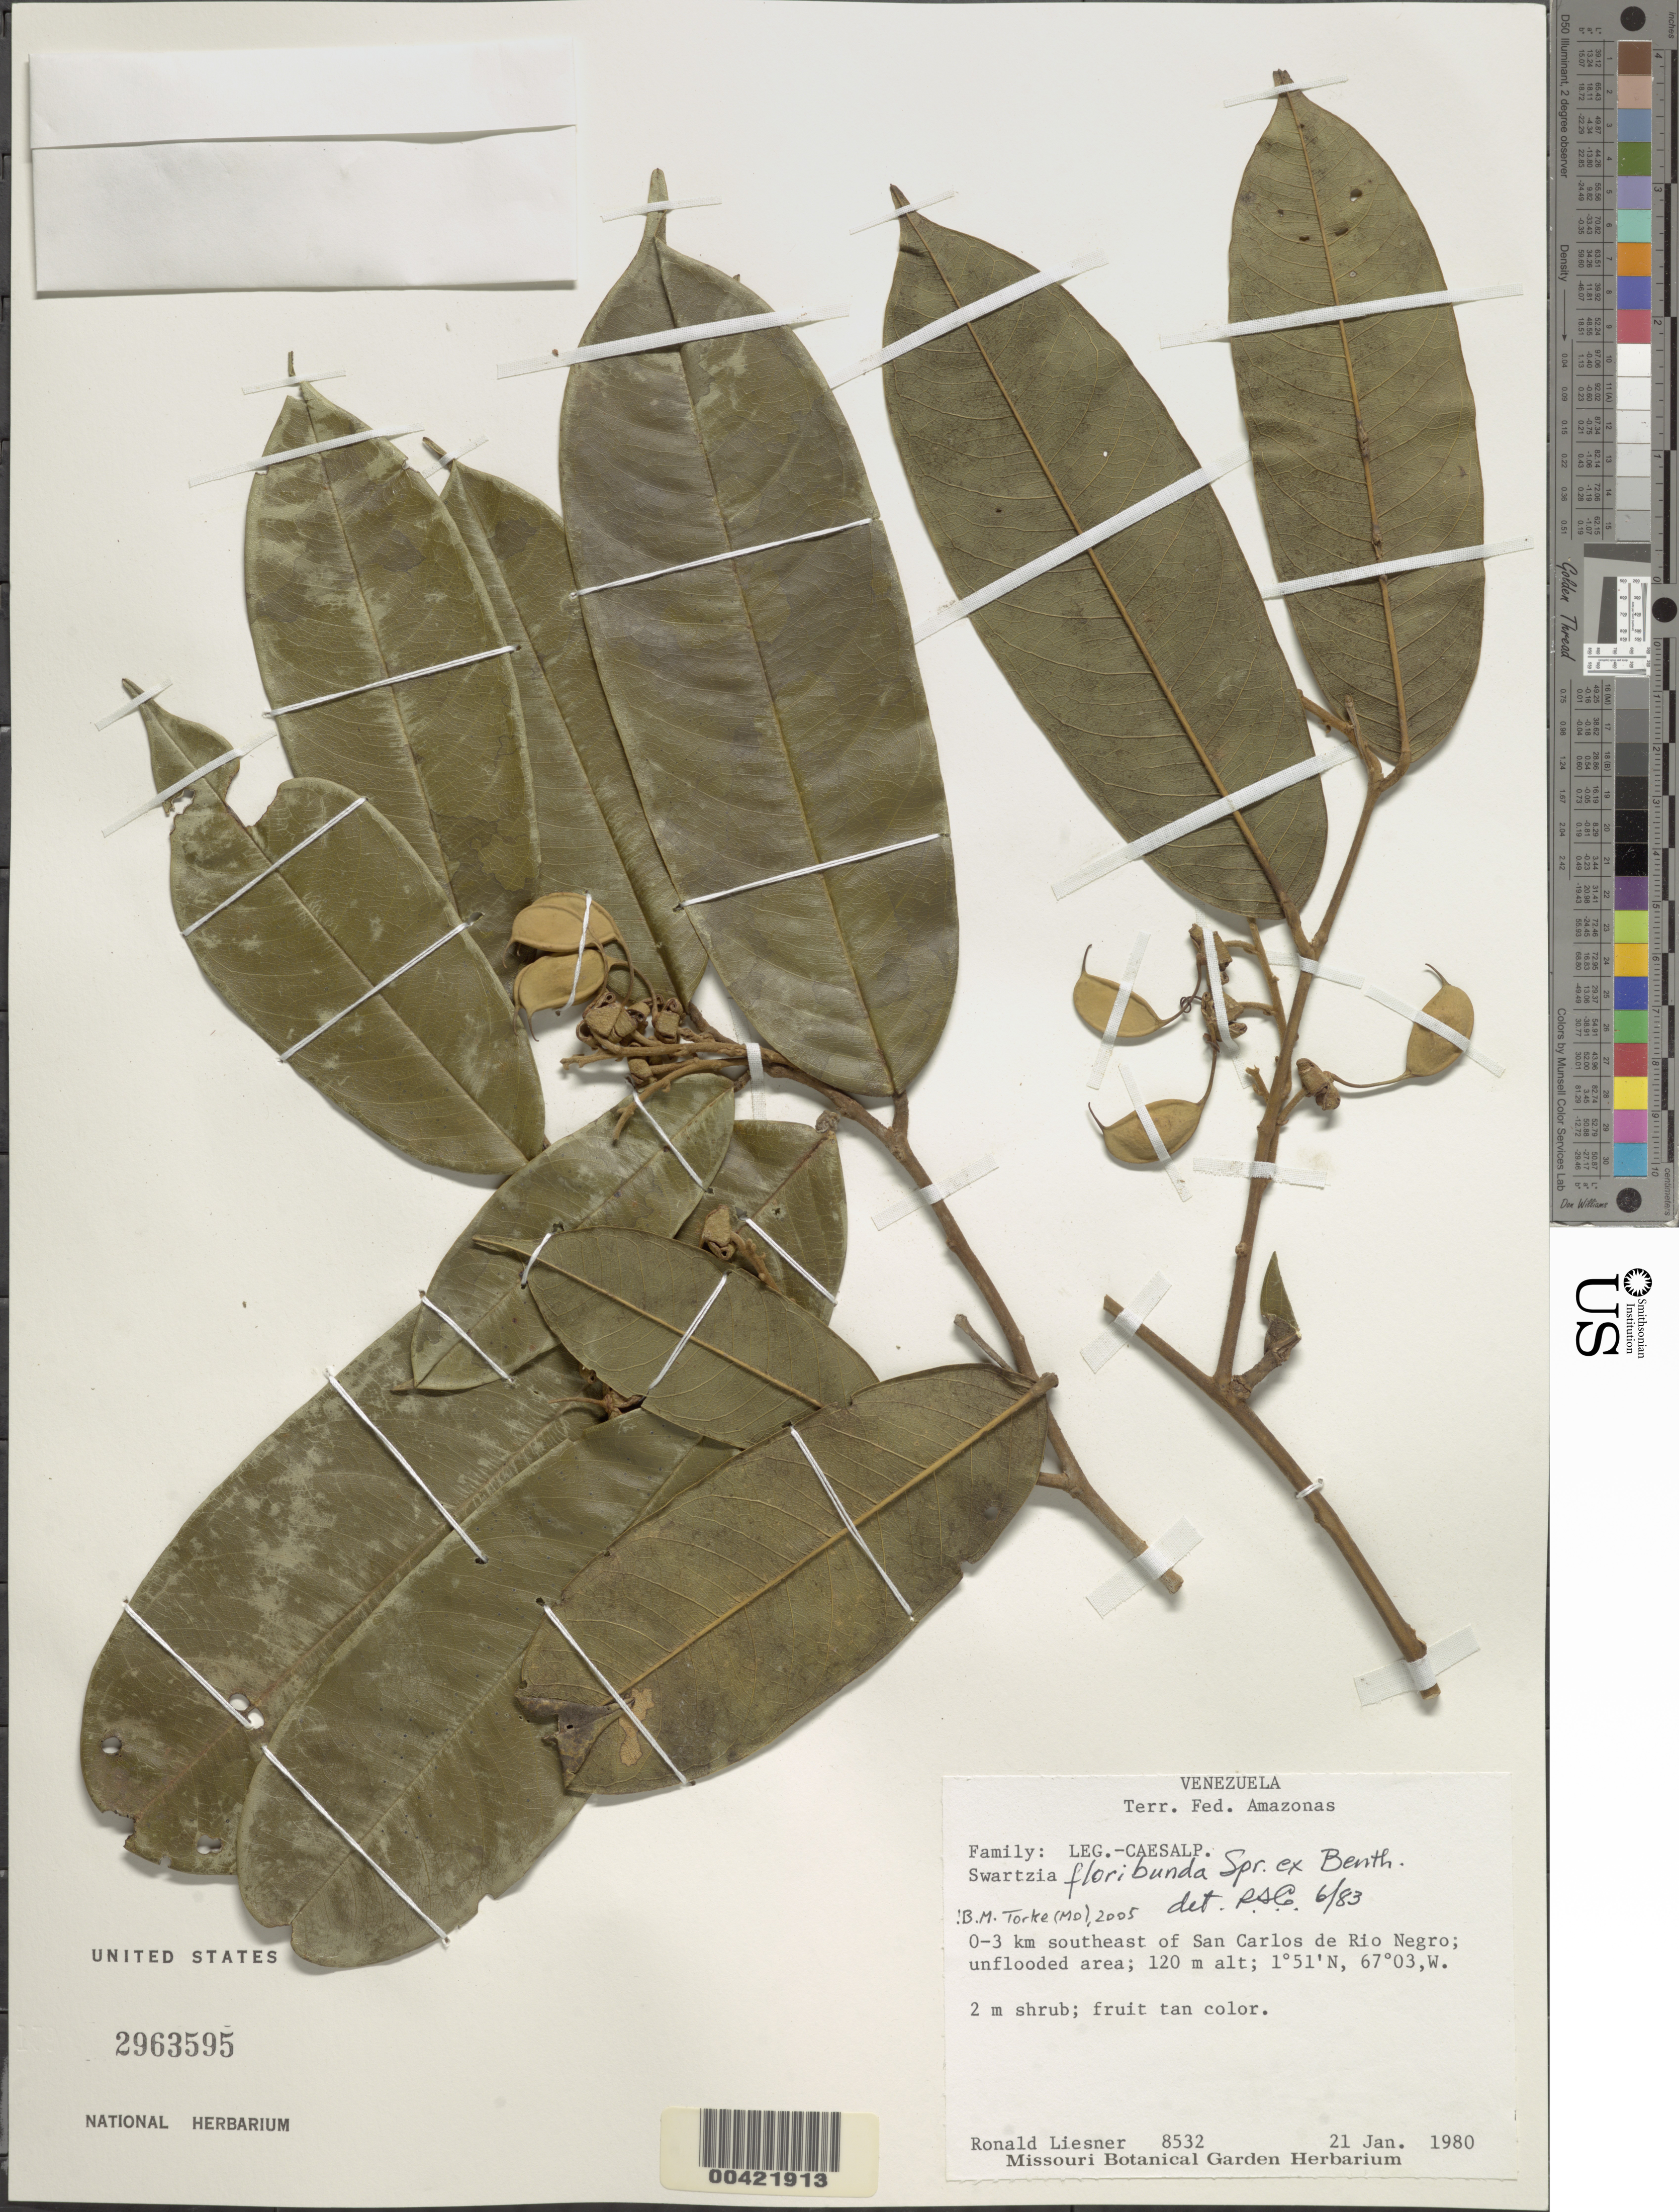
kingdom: Plantae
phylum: Tracheophyta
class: Magnoliopsida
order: Fabales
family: Fabaceae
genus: Swartzia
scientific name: Swartzia floribunda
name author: Spruce ex Benth.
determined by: Cowan, R. S.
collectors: R. L. Liesner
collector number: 8532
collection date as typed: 21 Jan 1980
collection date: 1980-01-21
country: Venezuela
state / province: Amazonas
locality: San carlos de rio negro, 0-3 km se of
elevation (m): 120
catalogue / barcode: US 2963595